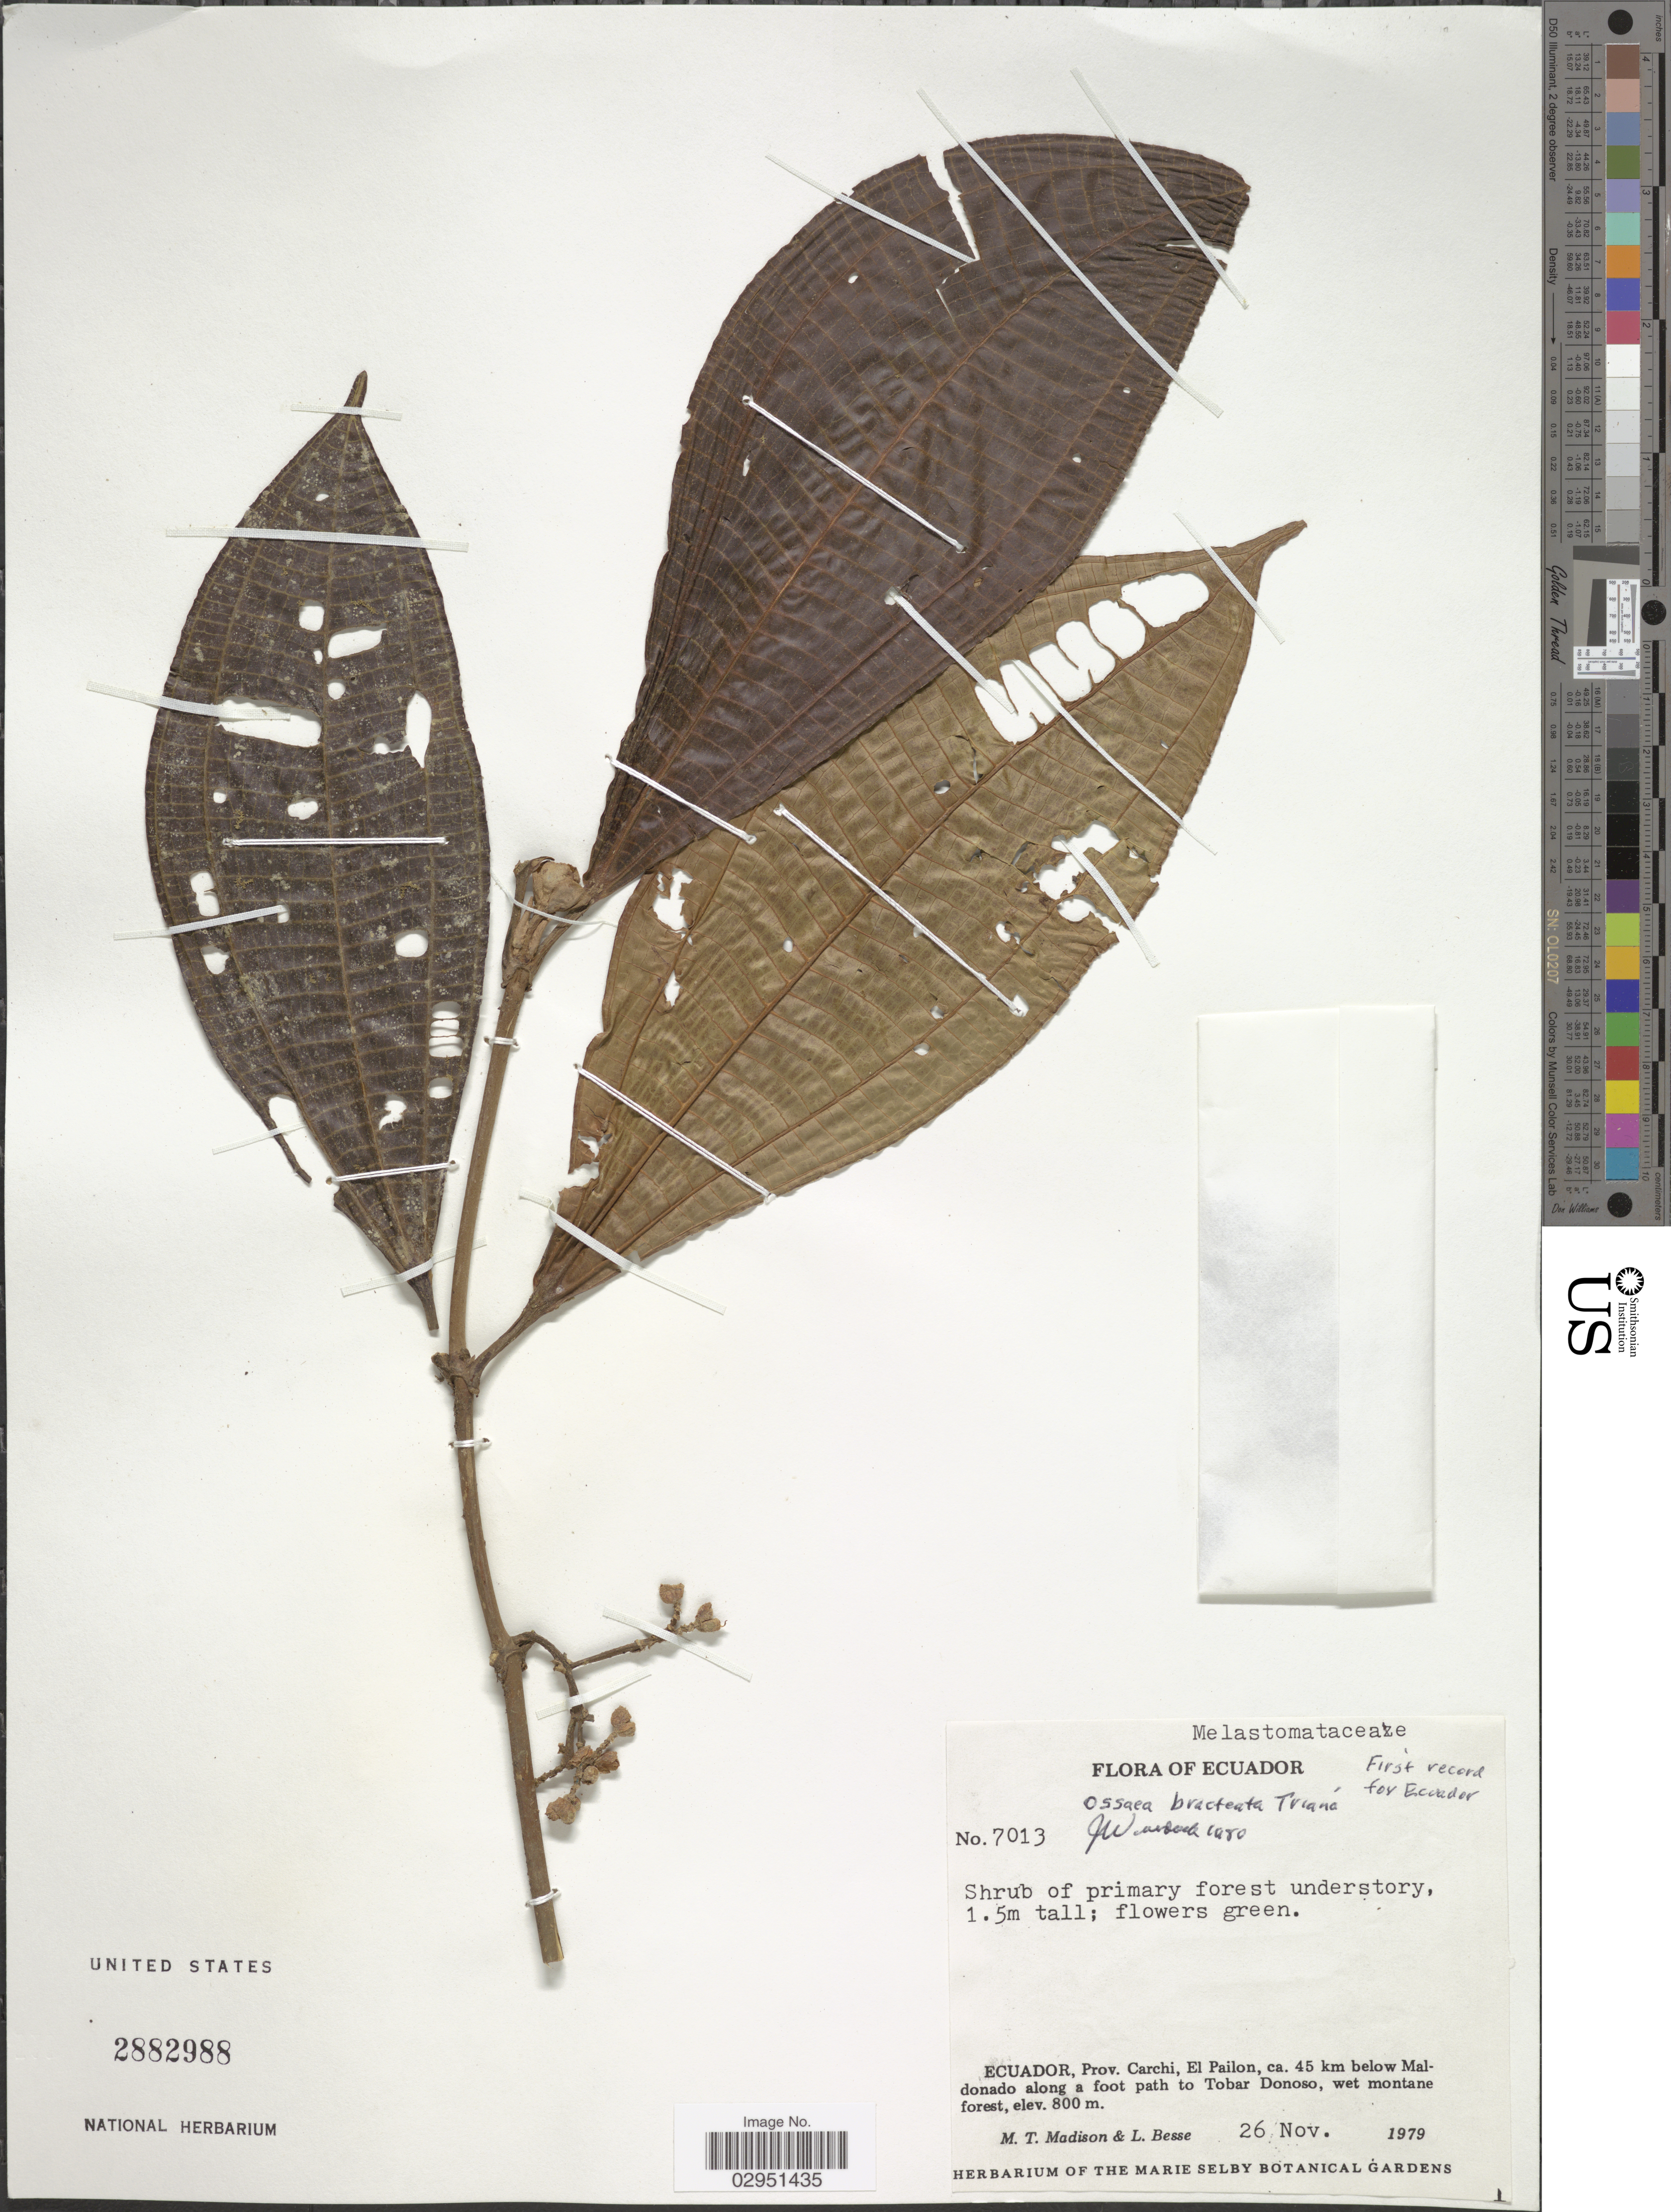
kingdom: Plantae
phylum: Tracheophyta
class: Magnoliopsida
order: Myrtales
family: Melastomataceae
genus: Ossaea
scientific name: Ossaea bracteata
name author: Triana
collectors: M. T. Madison & L. Besse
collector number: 7013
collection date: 1979-11-26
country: Ecuador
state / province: Carchi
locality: Prov. Carchi: El Pailon, ca. 45 km below Maldonado along a foot path to Tobar Donoso.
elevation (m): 800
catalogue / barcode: US 2882988